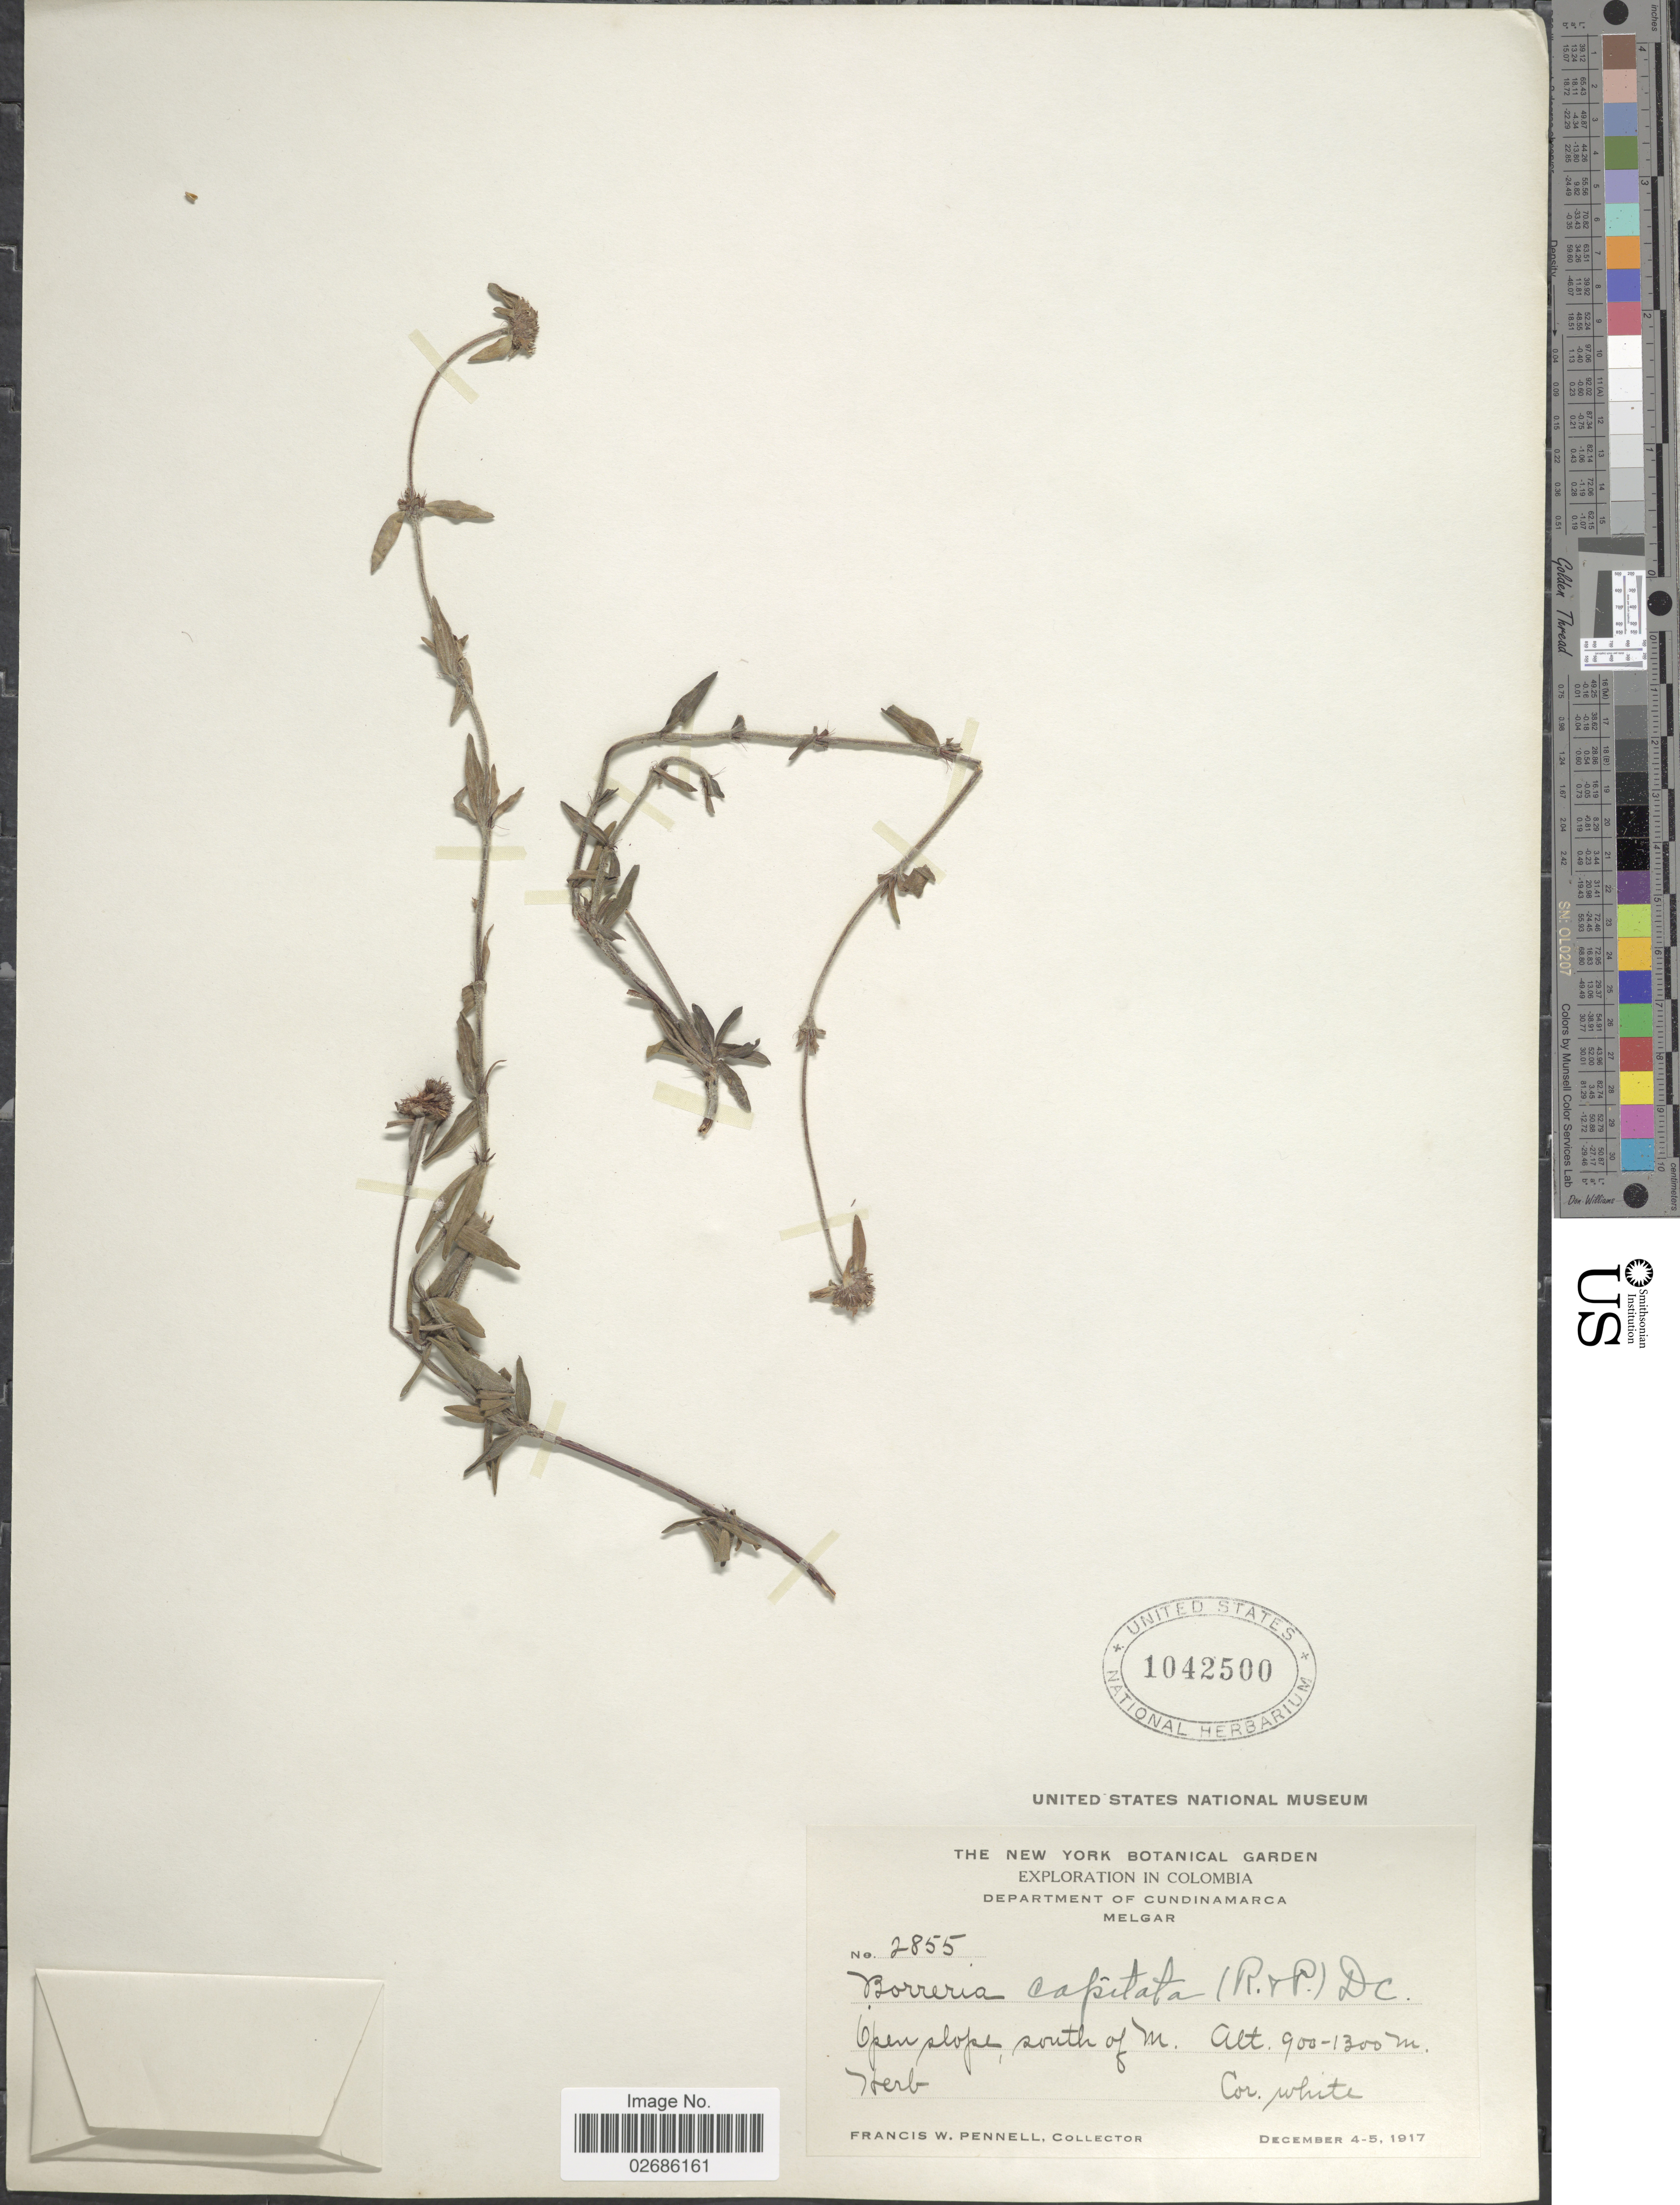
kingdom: Plantae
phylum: Tracheophyta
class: Magnoliopsida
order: Gentianales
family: Rubiaceae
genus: Borreria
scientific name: Borreria capitata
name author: (Ruiz & Pav.) DC.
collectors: F. W. Pennell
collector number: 2855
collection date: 1917-12-04/1917-12-05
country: Colombia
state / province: Cundinamarca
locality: Department of Cundinamarca. Melgar. Open slope, south of M.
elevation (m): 900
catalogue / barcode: US 1042500